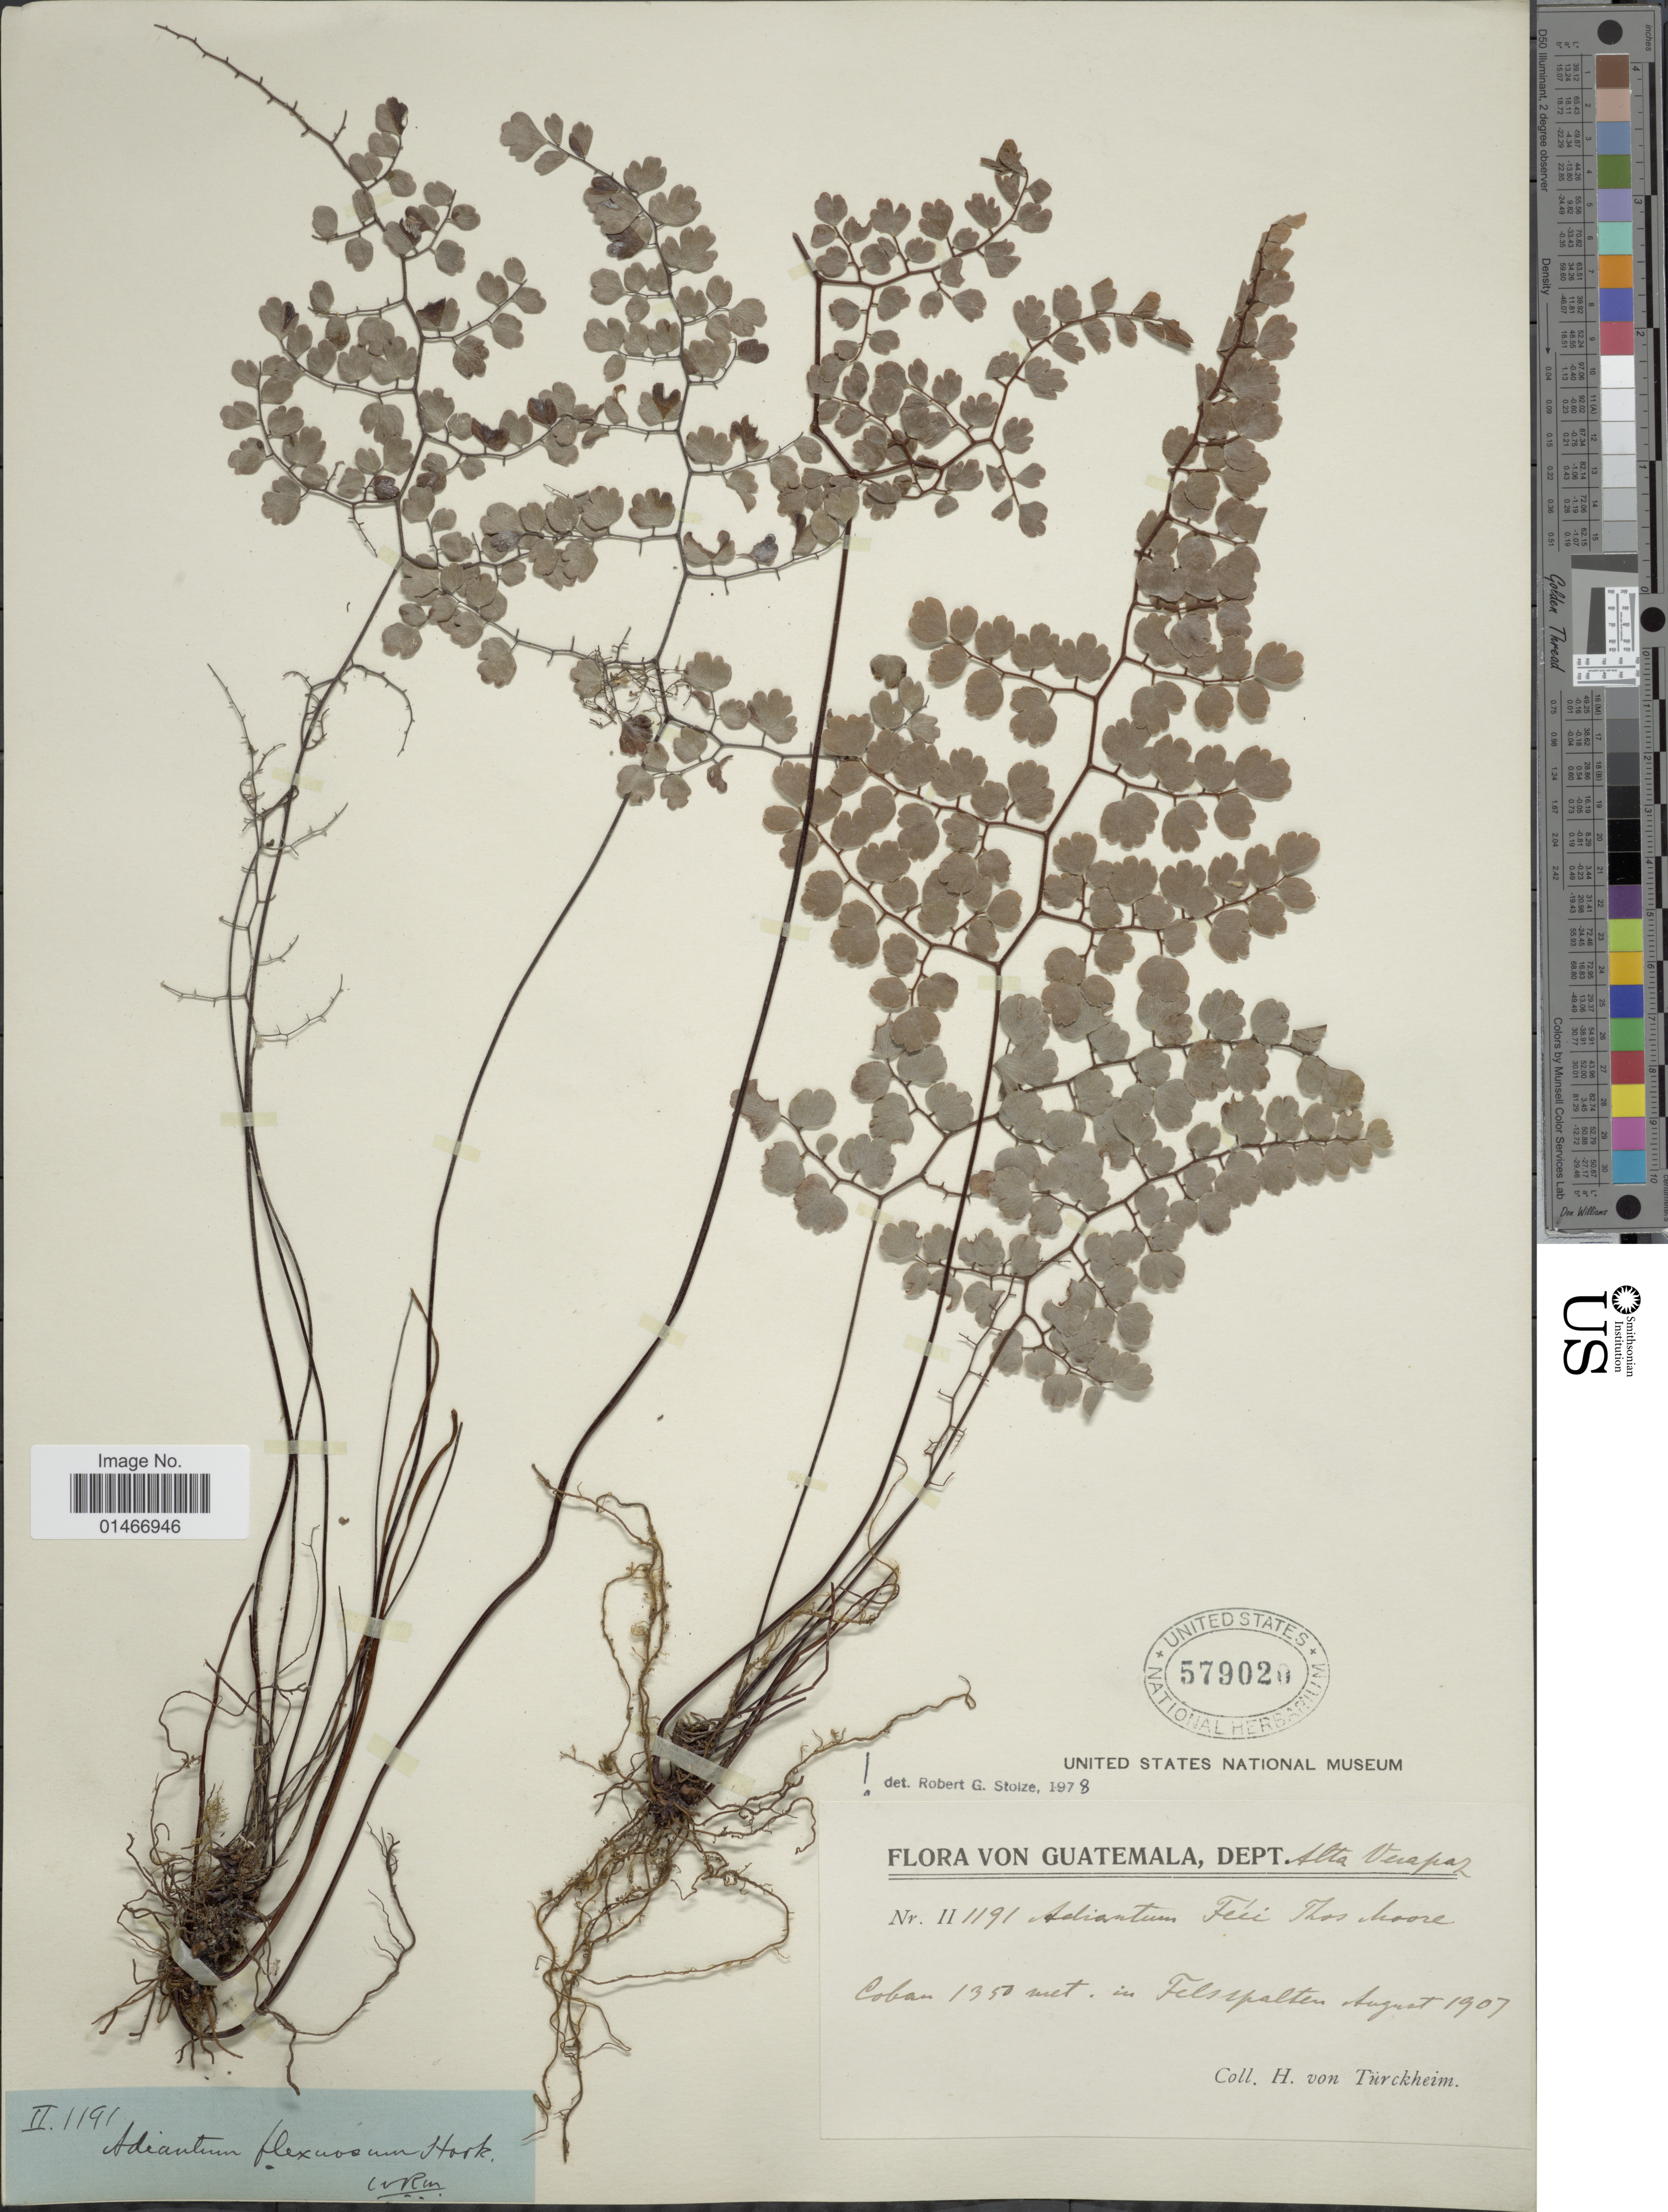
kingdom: Plantae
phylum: Tracheophyta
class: Polypodiopsida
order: Polypodiales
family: Pteridaceae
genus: Adiantum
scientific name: Adiantum feei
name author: T. Moore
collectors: H. von Türckheim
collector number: II 1191*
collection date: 1907-08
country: Guatemala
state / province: Alta Verapaz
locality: Coban in Felsspalten.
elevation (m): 1350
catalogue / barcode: US 579020